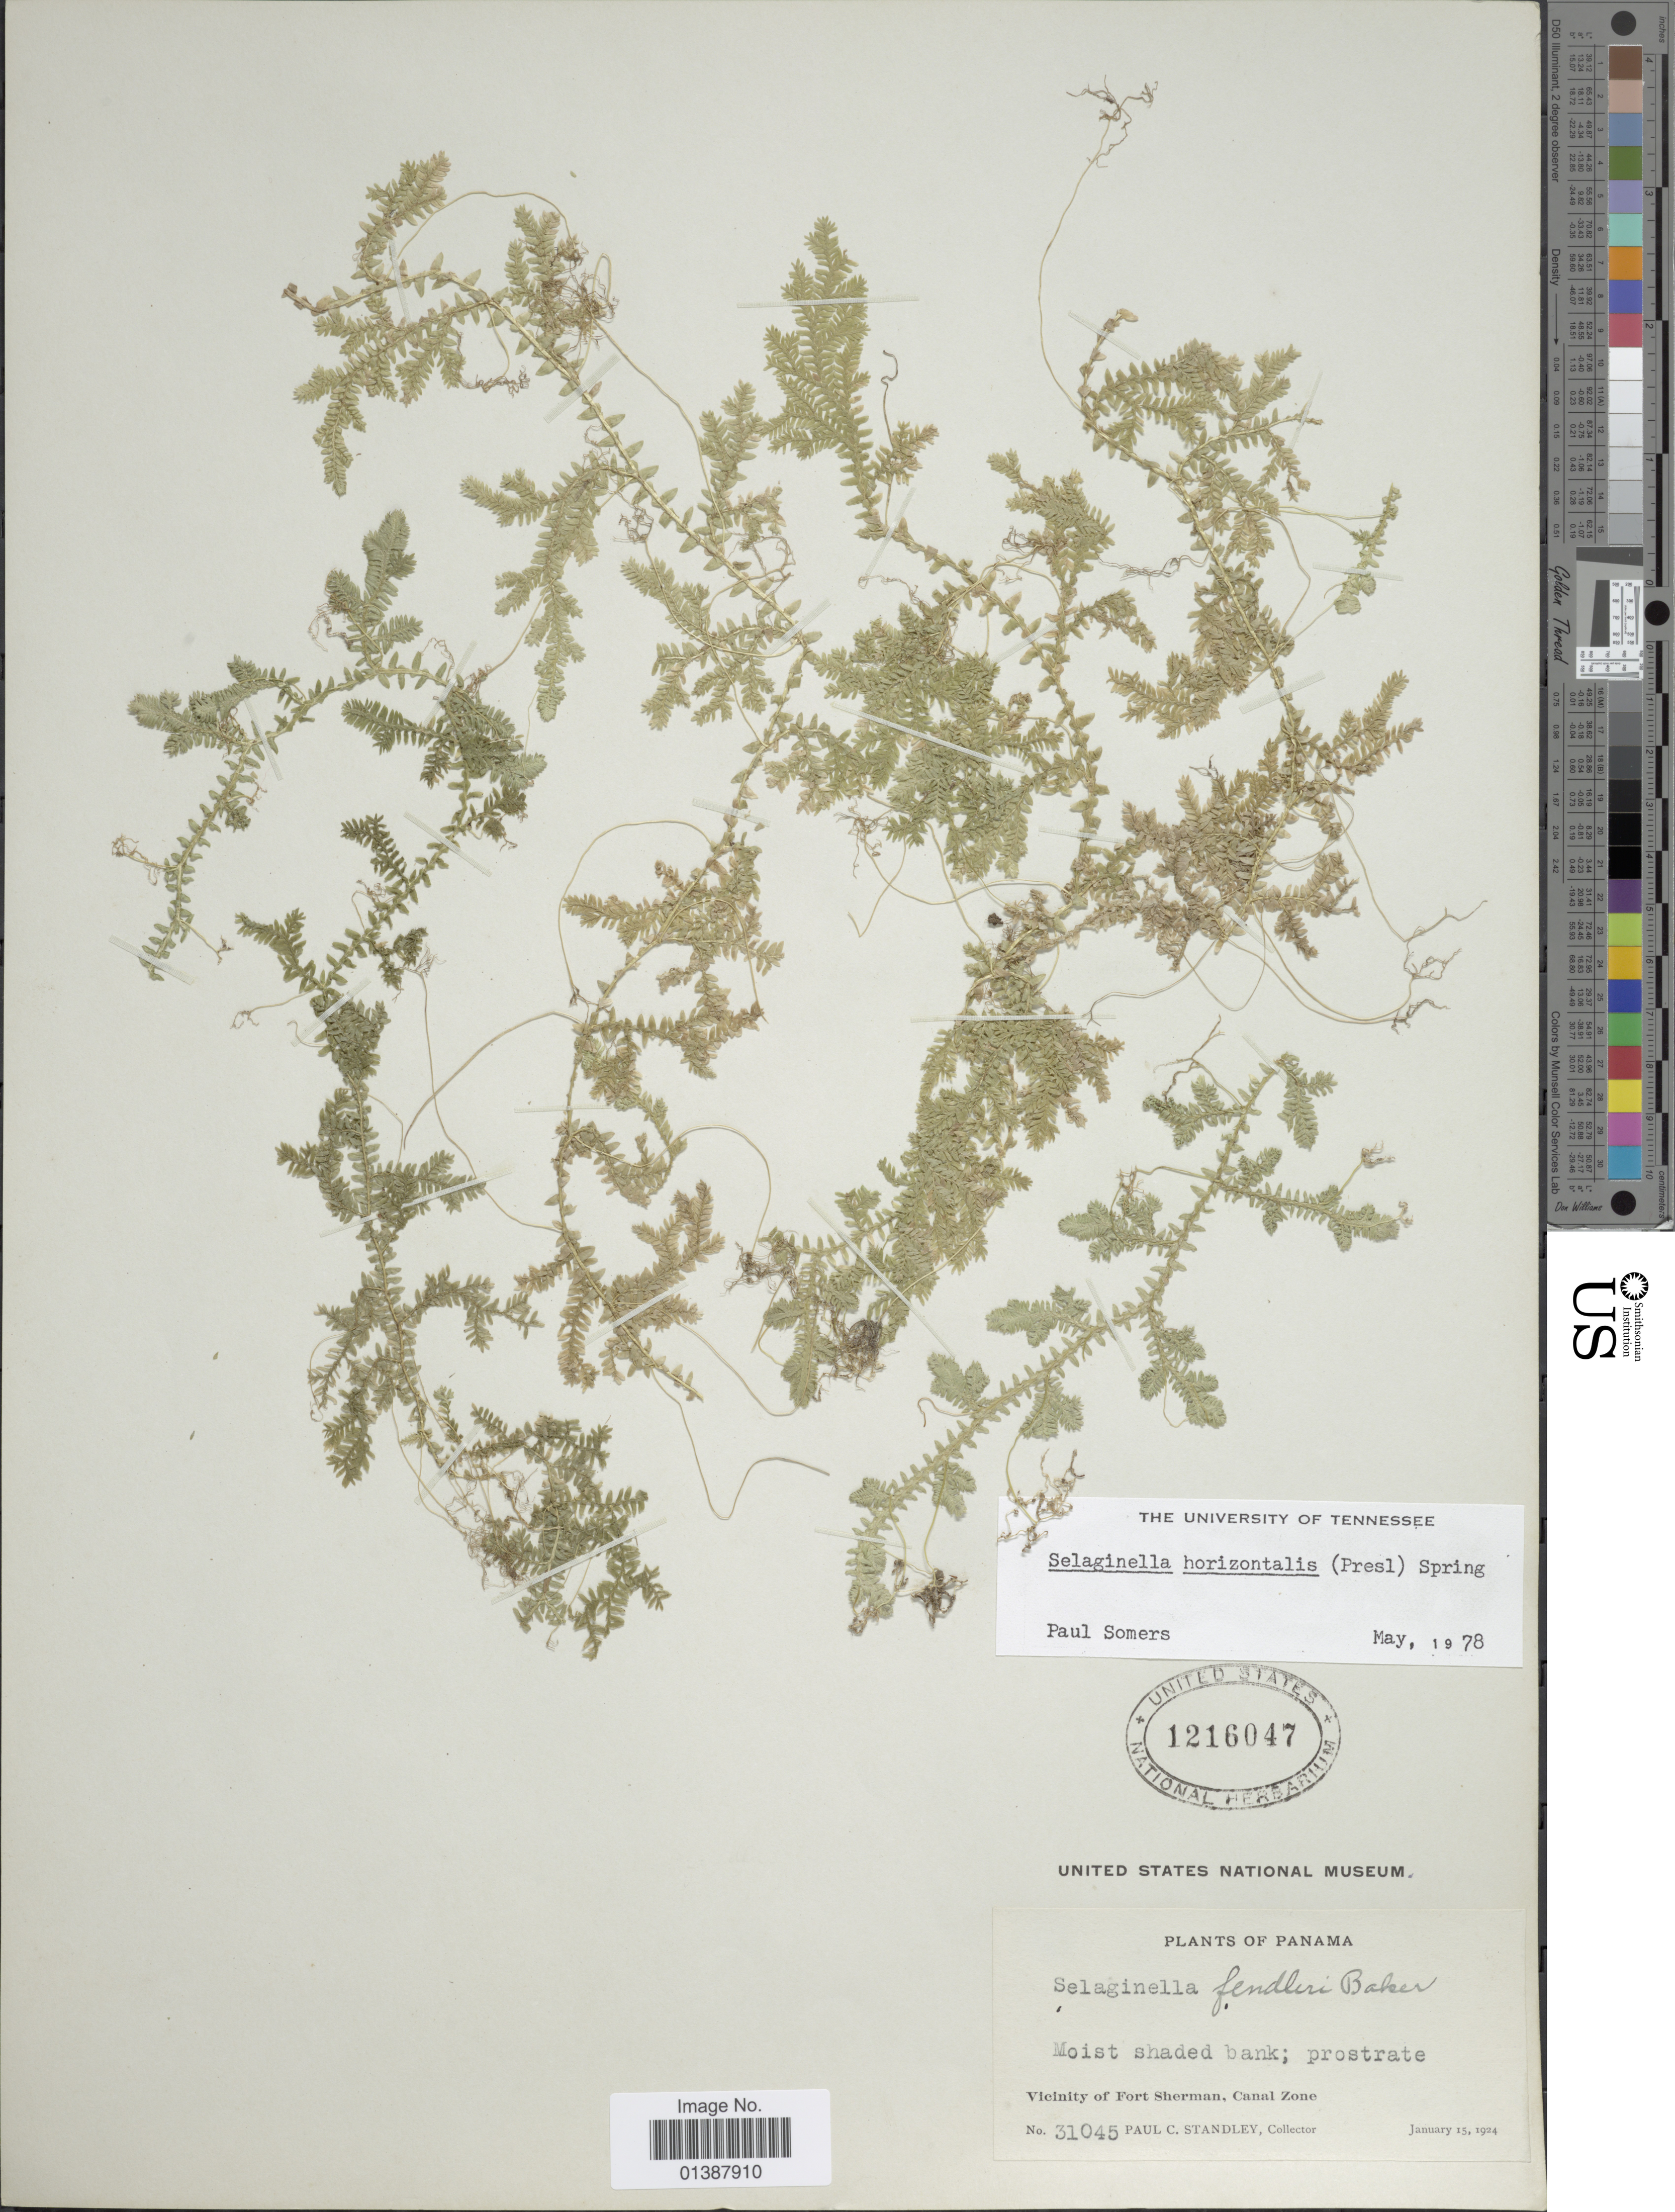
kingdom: Plantae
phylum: Tracheophyta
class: Lycopodiopsida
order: Selaginellales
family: Selaginellaceae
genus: Selaginella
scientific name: Selaginella horizontalis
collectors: P. C. Standley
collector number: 31045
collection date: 1924-01-15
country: Panama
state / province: Colón / Panamá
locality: Vicinity of Fort Sherman, Canal Zone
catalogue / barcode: US 1216047